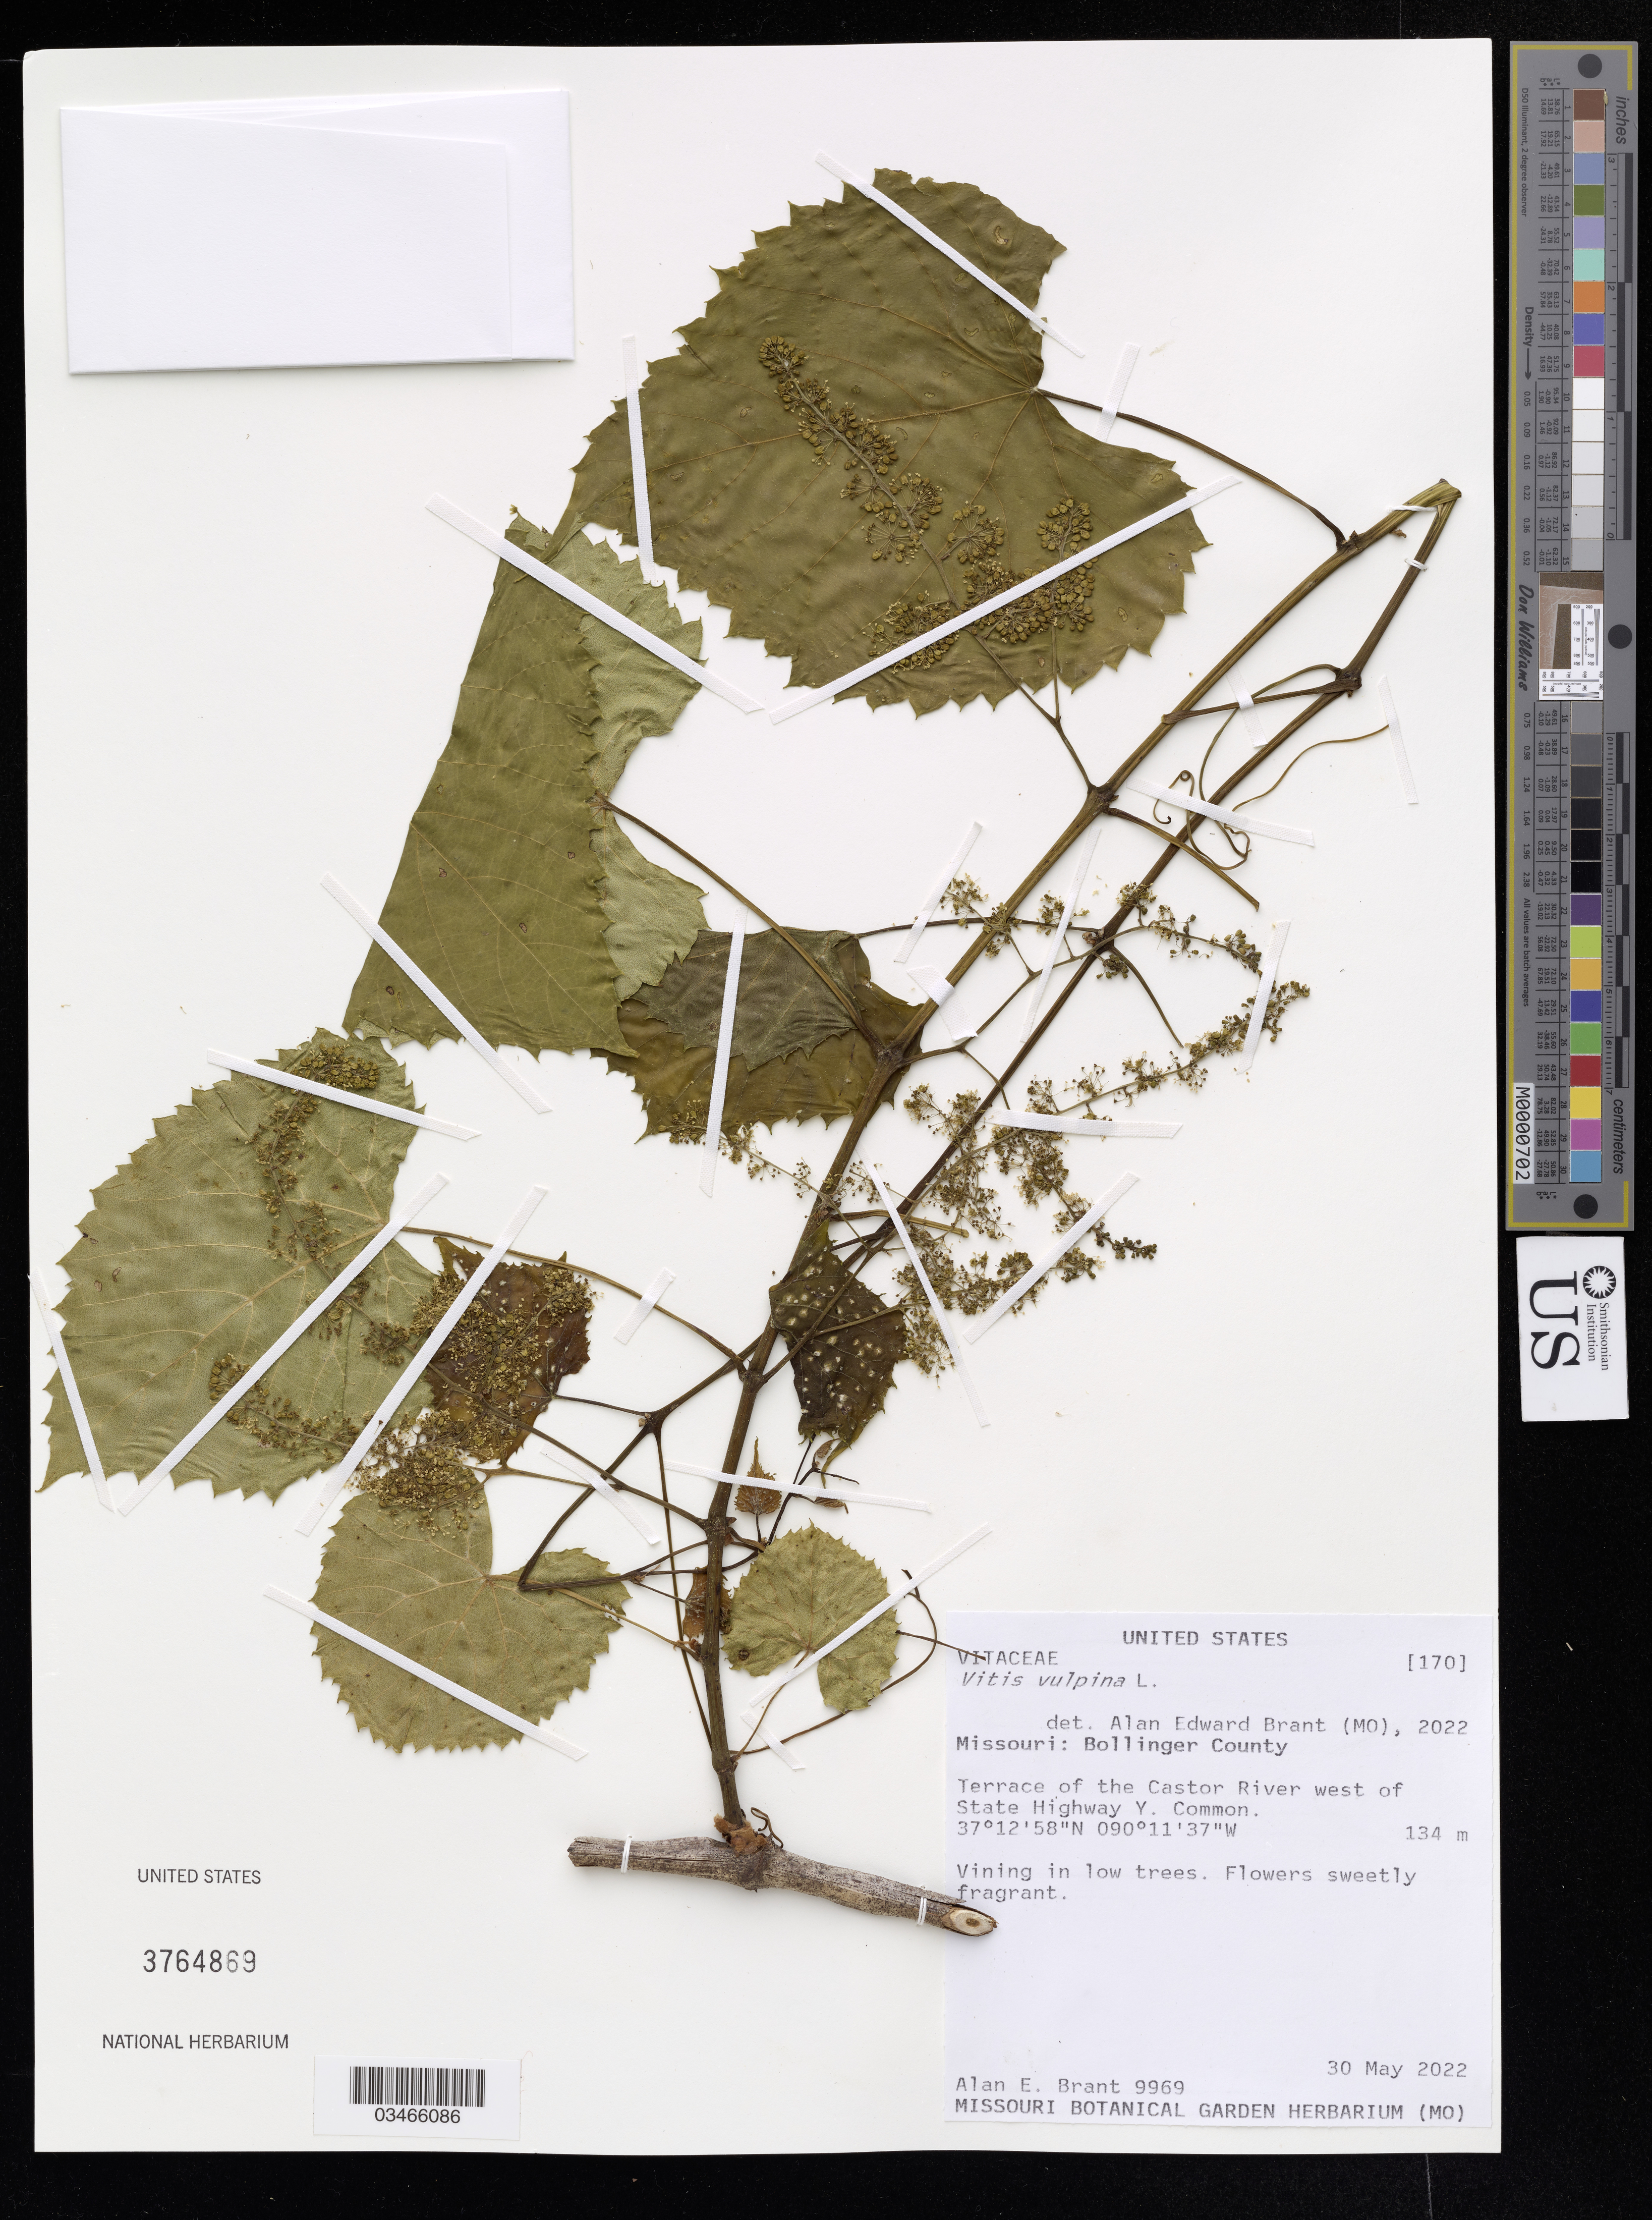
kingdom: Plantae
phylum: Tracheophyta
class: Magnoliopsida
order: Vitales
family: Vitaceae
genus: Vitis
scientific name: Vitis vulpina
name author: L.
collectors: A. Brant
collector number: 9969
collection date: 2022-05-30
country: United States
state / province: Missouri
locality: Bollinger County. Terrace of Castor River west of State Highway Y. Common.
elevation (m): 134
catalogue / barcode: US 3764896